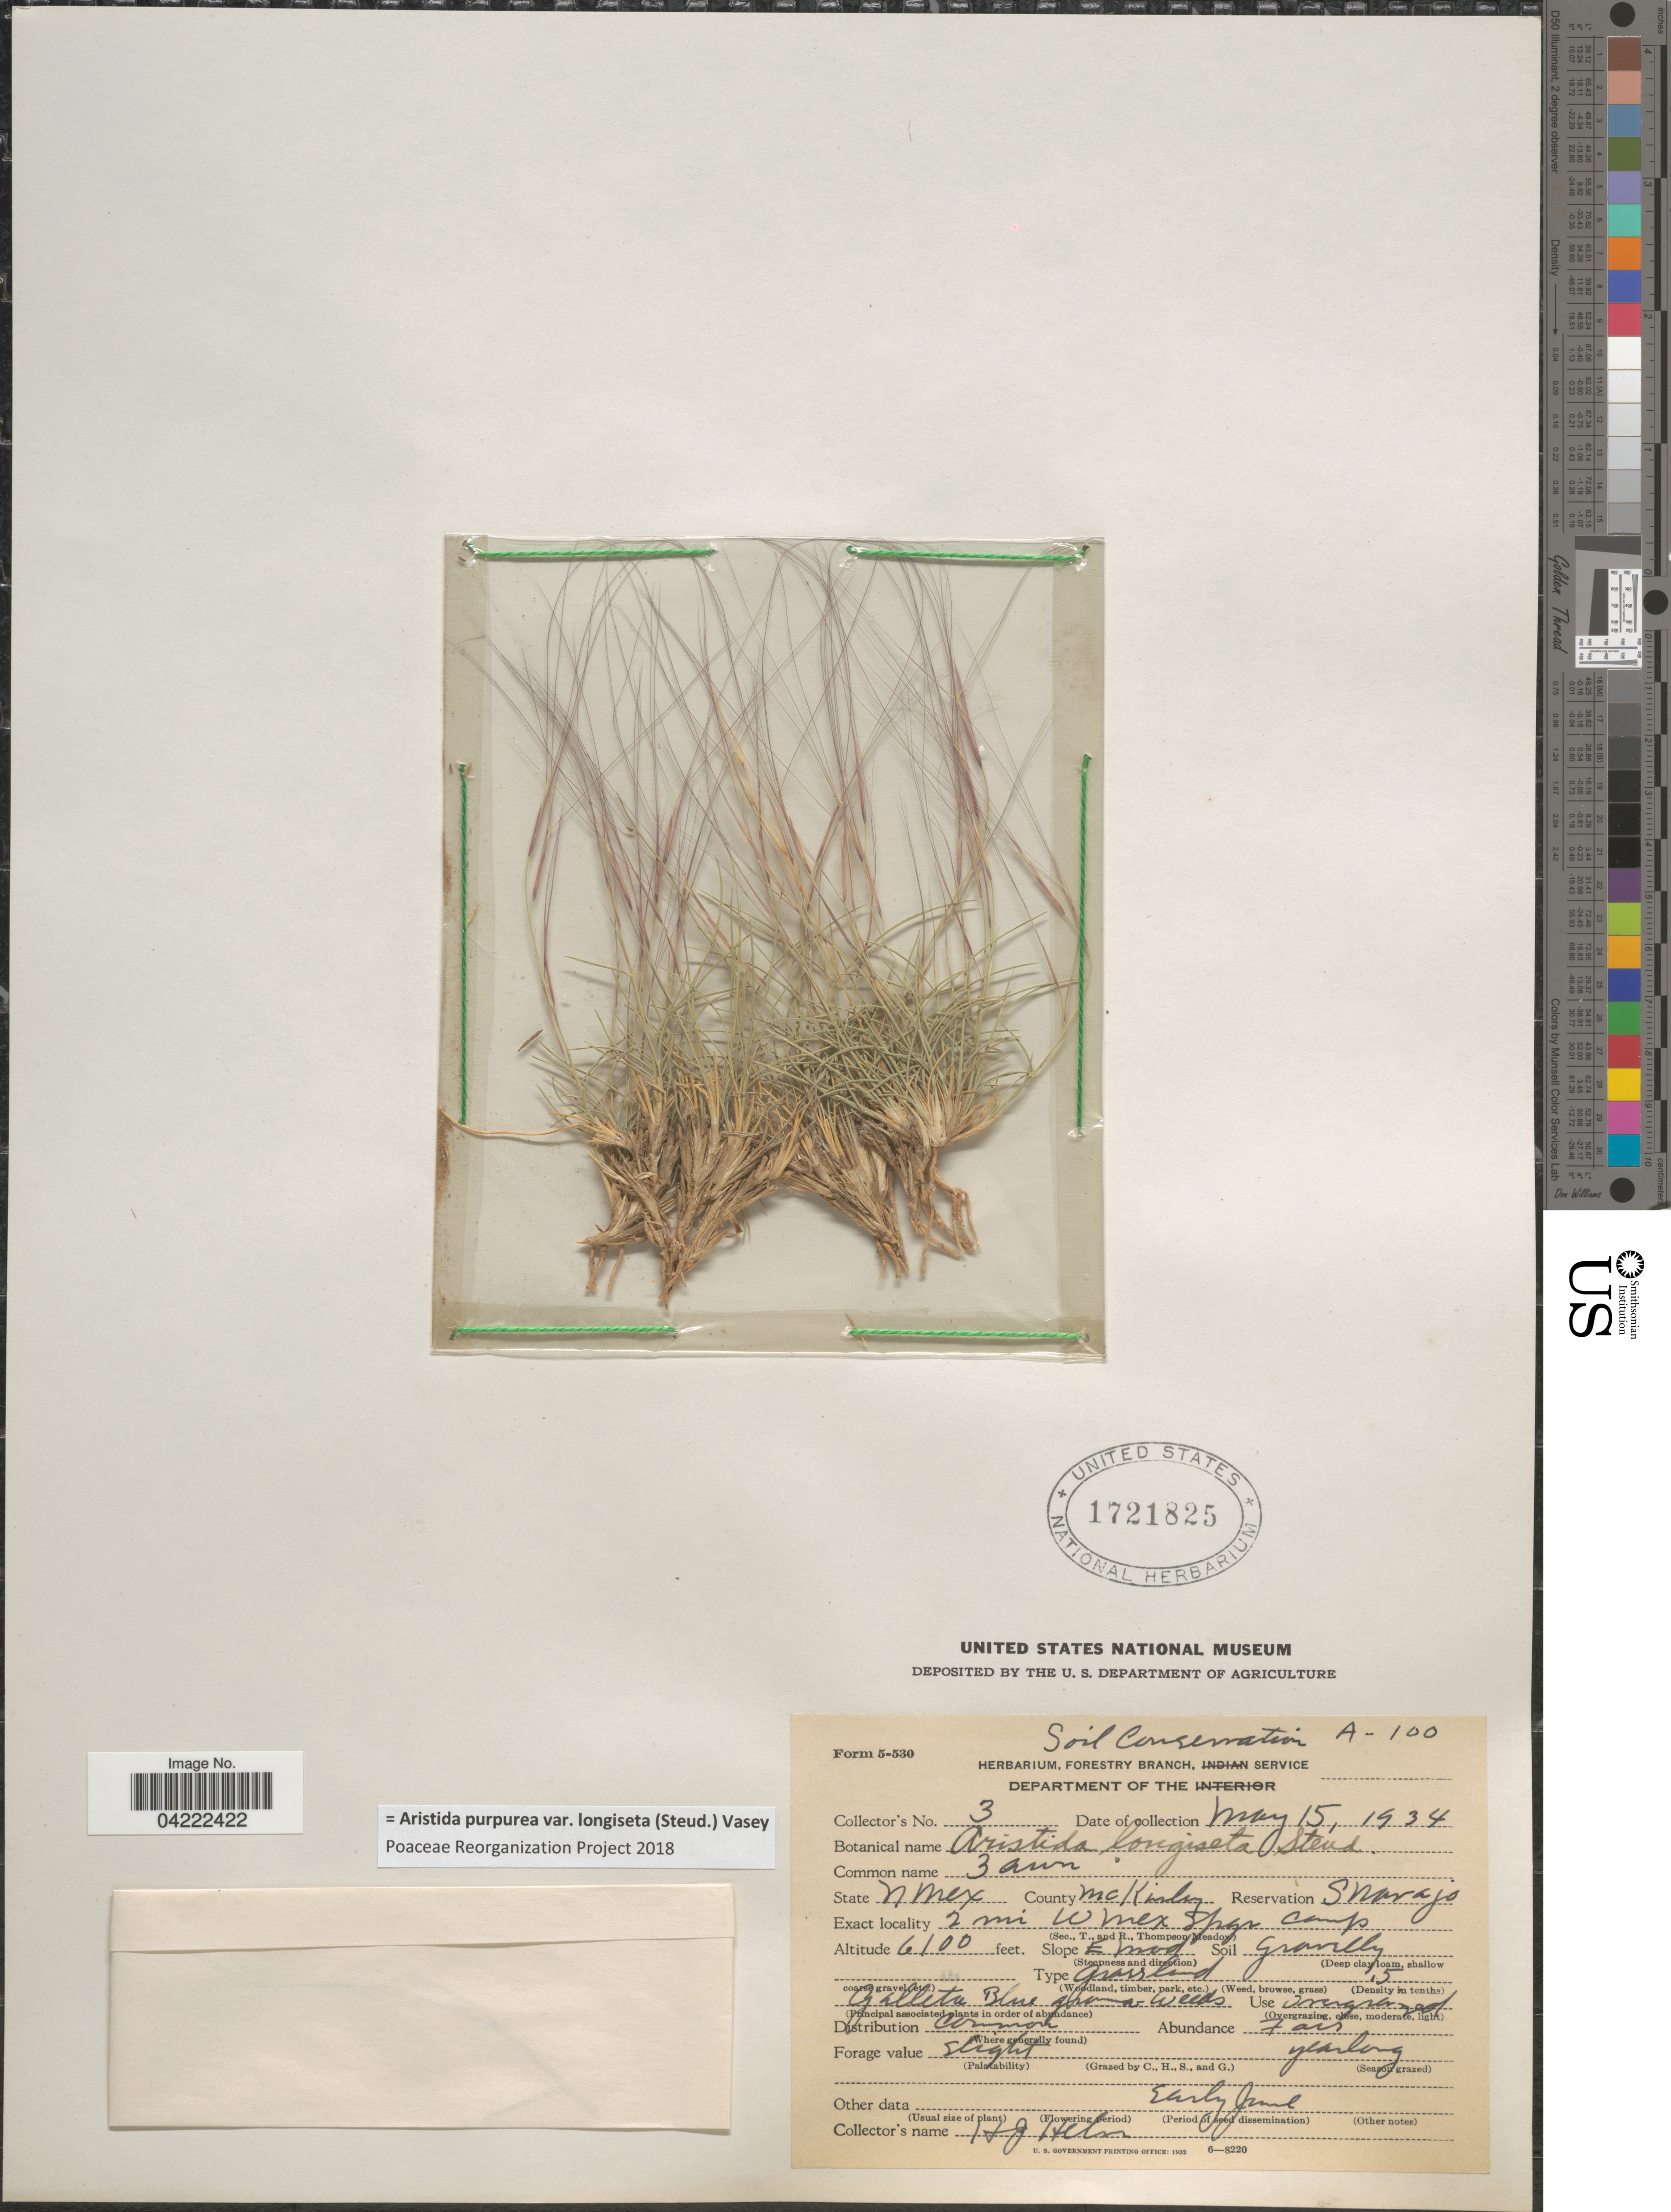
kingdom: Plantae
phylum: Tracheophyta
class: Liliopsida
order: Poales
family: Poaceae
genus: Aristida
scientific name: Aristida purpurea var. longiseta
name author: (Steud.) Vasey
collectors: H. Helm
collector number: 3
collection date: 1934-05-15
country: United States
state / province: New Mexico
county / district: Mckinley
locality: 2 mi. W. Mex. Spgs. Camp, S. Navajo Reservation, McKinley County.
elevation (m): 1859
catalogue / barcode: US 1721825